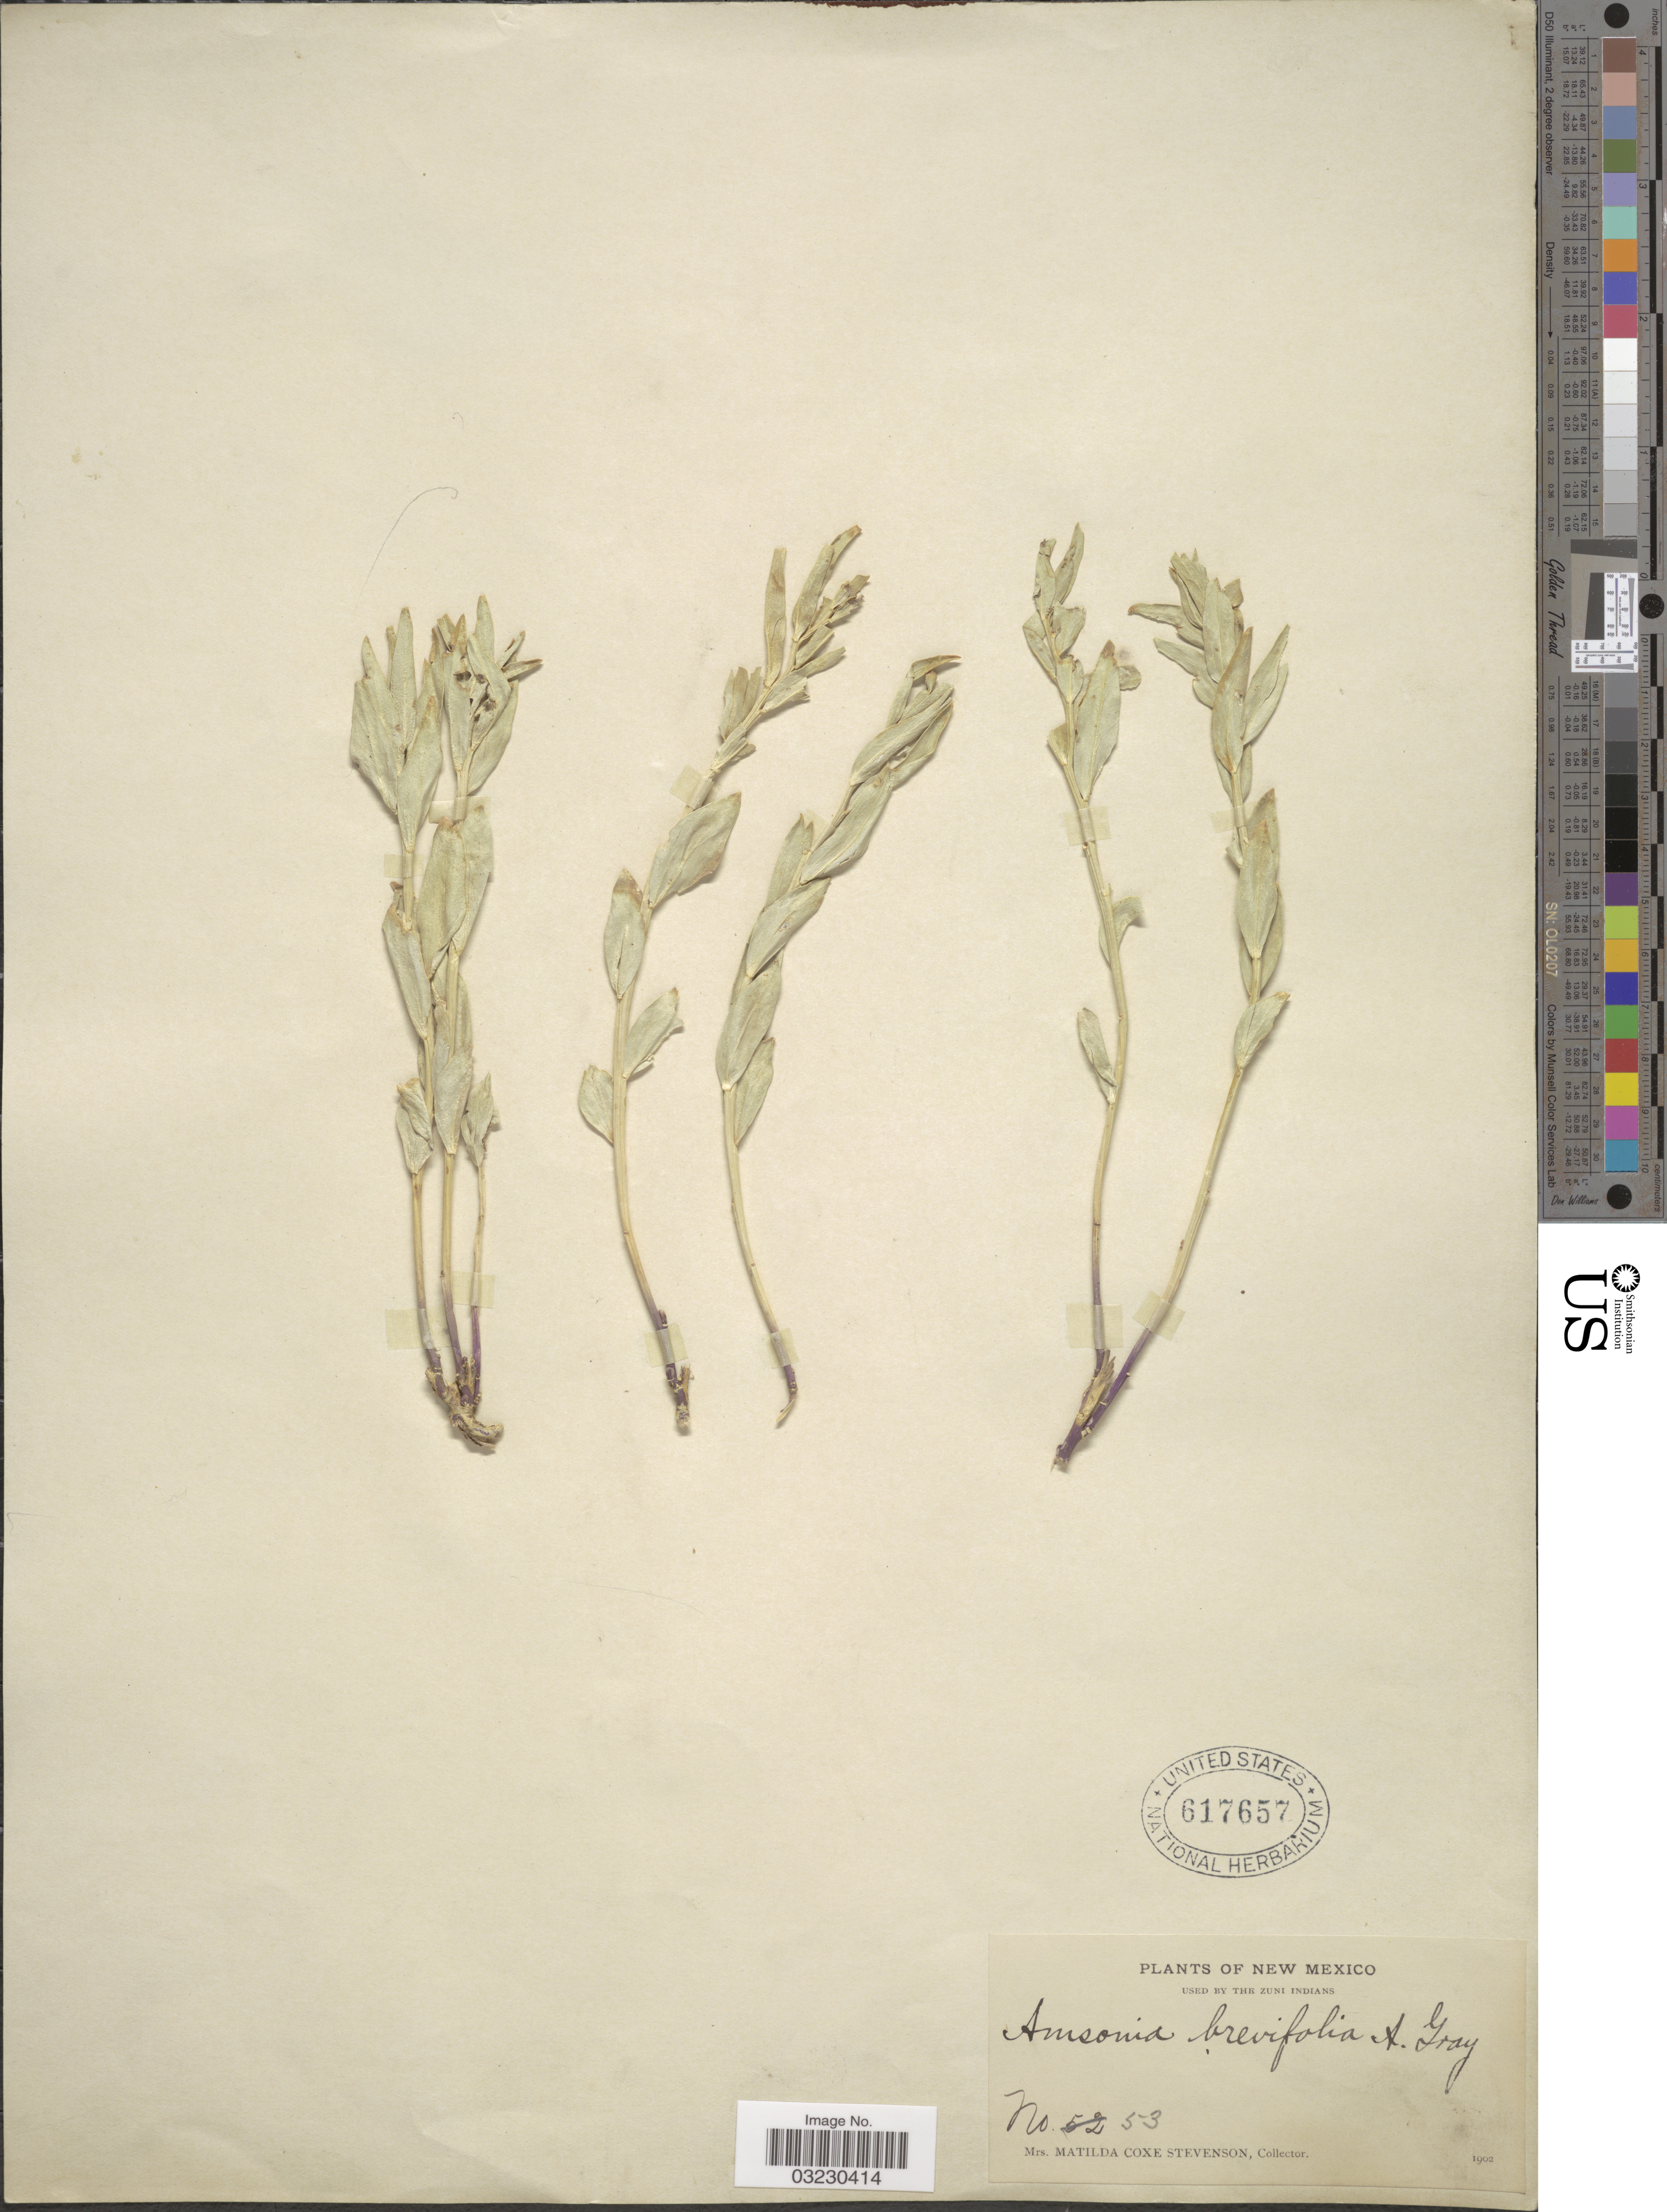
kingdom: Plantae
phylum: Tracheophyta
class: Magnoliopsida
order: Gentianales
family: Apocynaceae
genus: Amsonia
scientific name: Amsonia brevifolia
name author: A. Gray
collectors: M. Stevenson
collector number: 53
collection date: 1902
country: United States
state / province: New Mexico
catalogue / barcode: US 617657